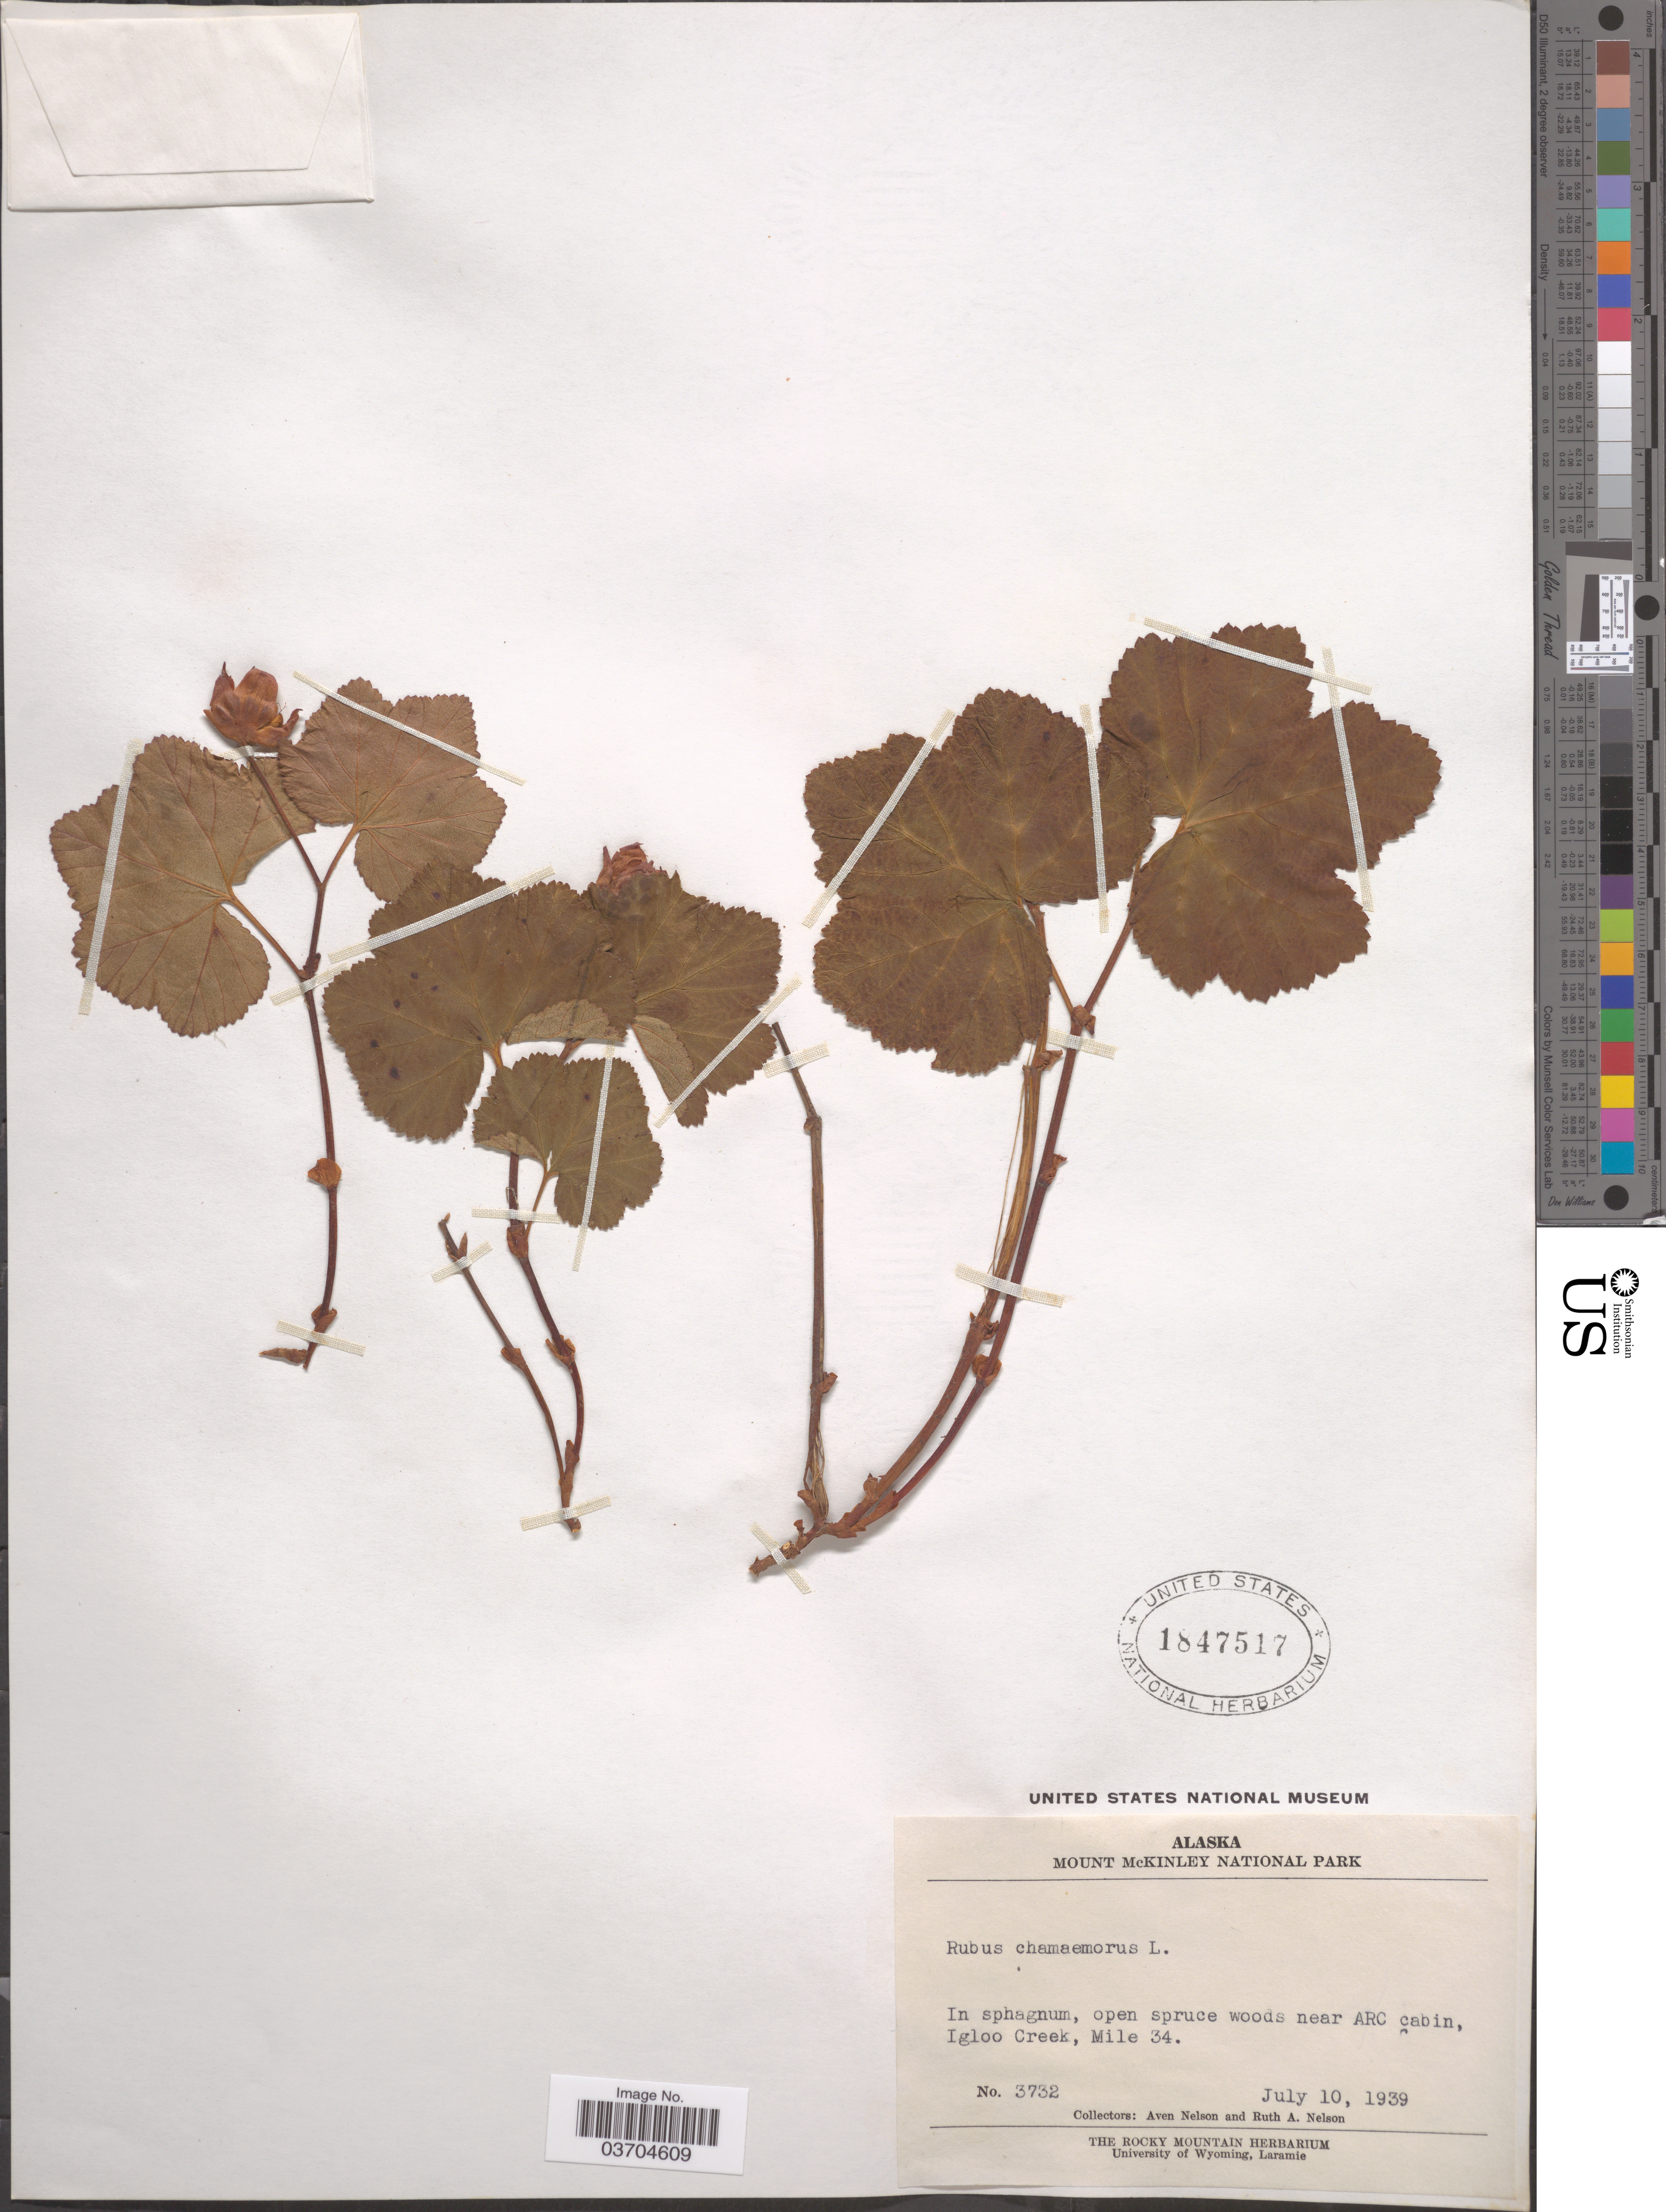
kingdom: Plantae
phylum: Tracheophyta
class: Magnoliopsida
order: Rosales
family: Rosaceae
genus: Rubus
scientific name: Rubus chamaemorus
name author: L.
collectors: A. Nelson & R. A. Nelson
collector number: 3732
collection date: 1939-07-10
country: United States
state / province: Alaska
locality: Mount McKinley National Park. Near ARC cabin, Igloo Creek, Mile 34.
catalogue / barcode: US 1847517